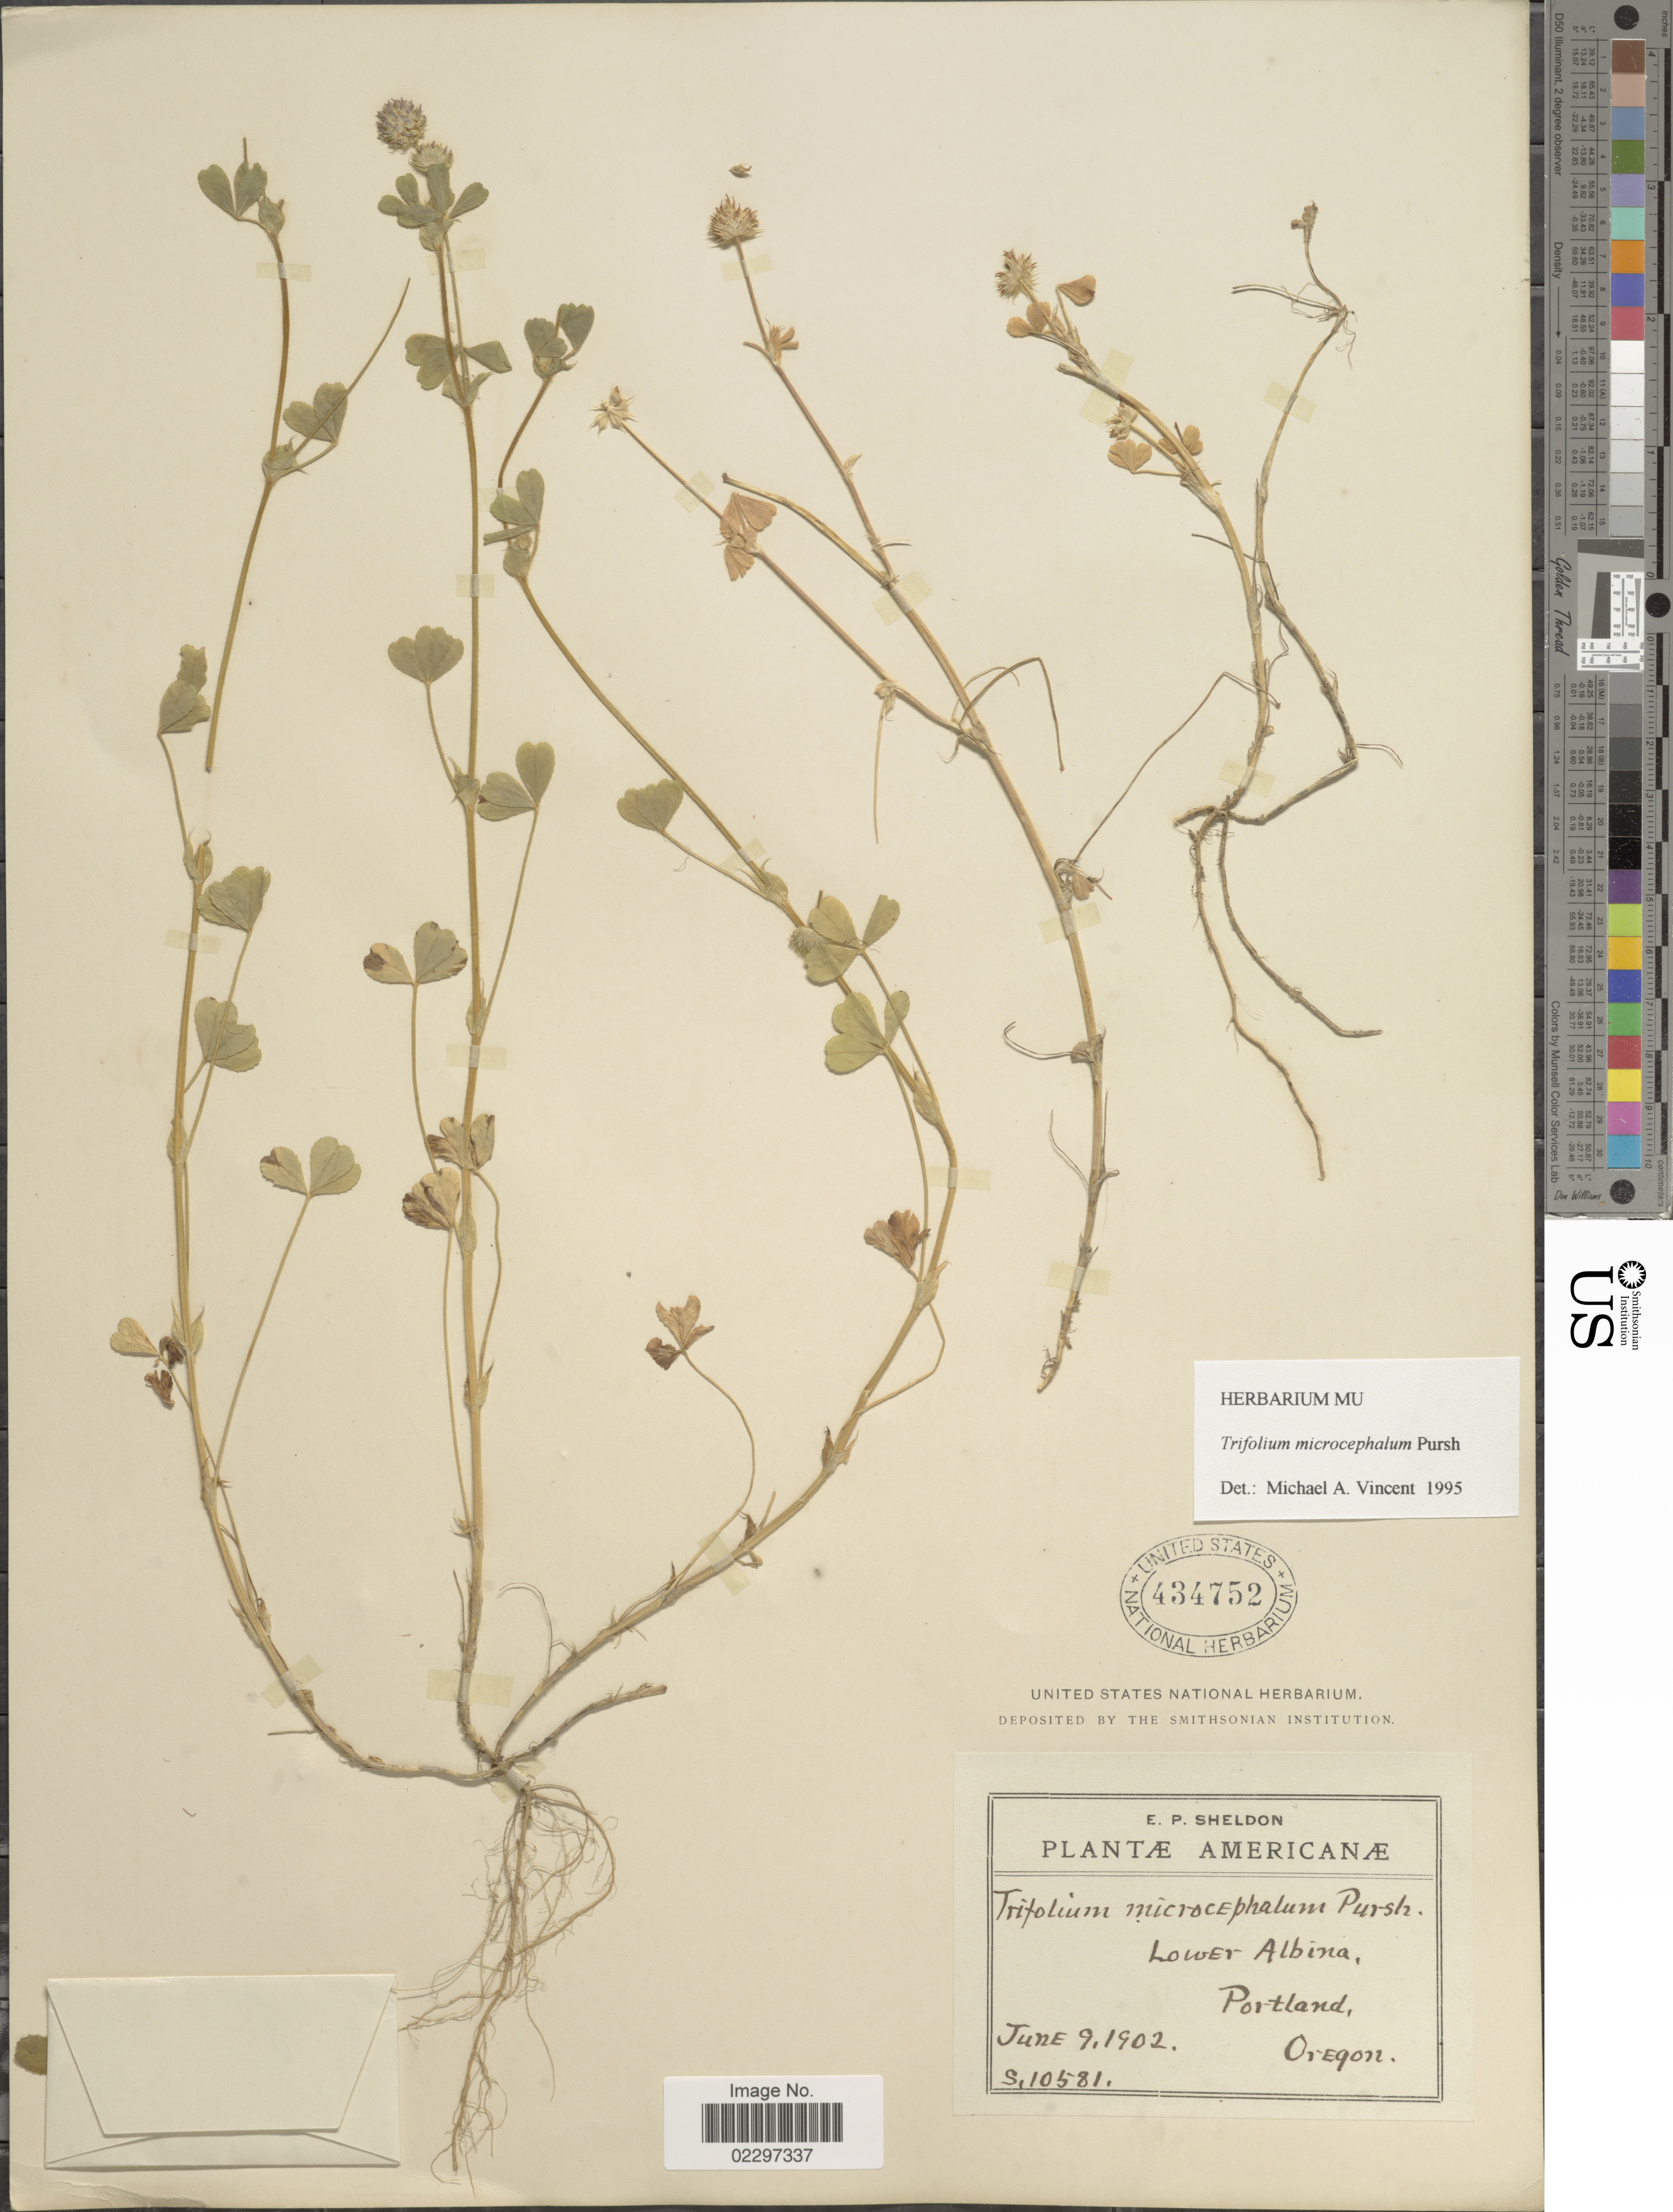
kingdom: Plantae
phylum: Tracheophyta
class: Magnoliopsida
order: Fabales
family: Fabaceae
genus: Trifolium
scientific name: Trifolium microcephalum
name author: Pursh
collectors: E. P. Sheldon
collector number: S10581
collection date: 1902-06-09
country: United States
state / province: Oregon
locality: Lower Albina, Portland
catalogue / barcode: US 434752